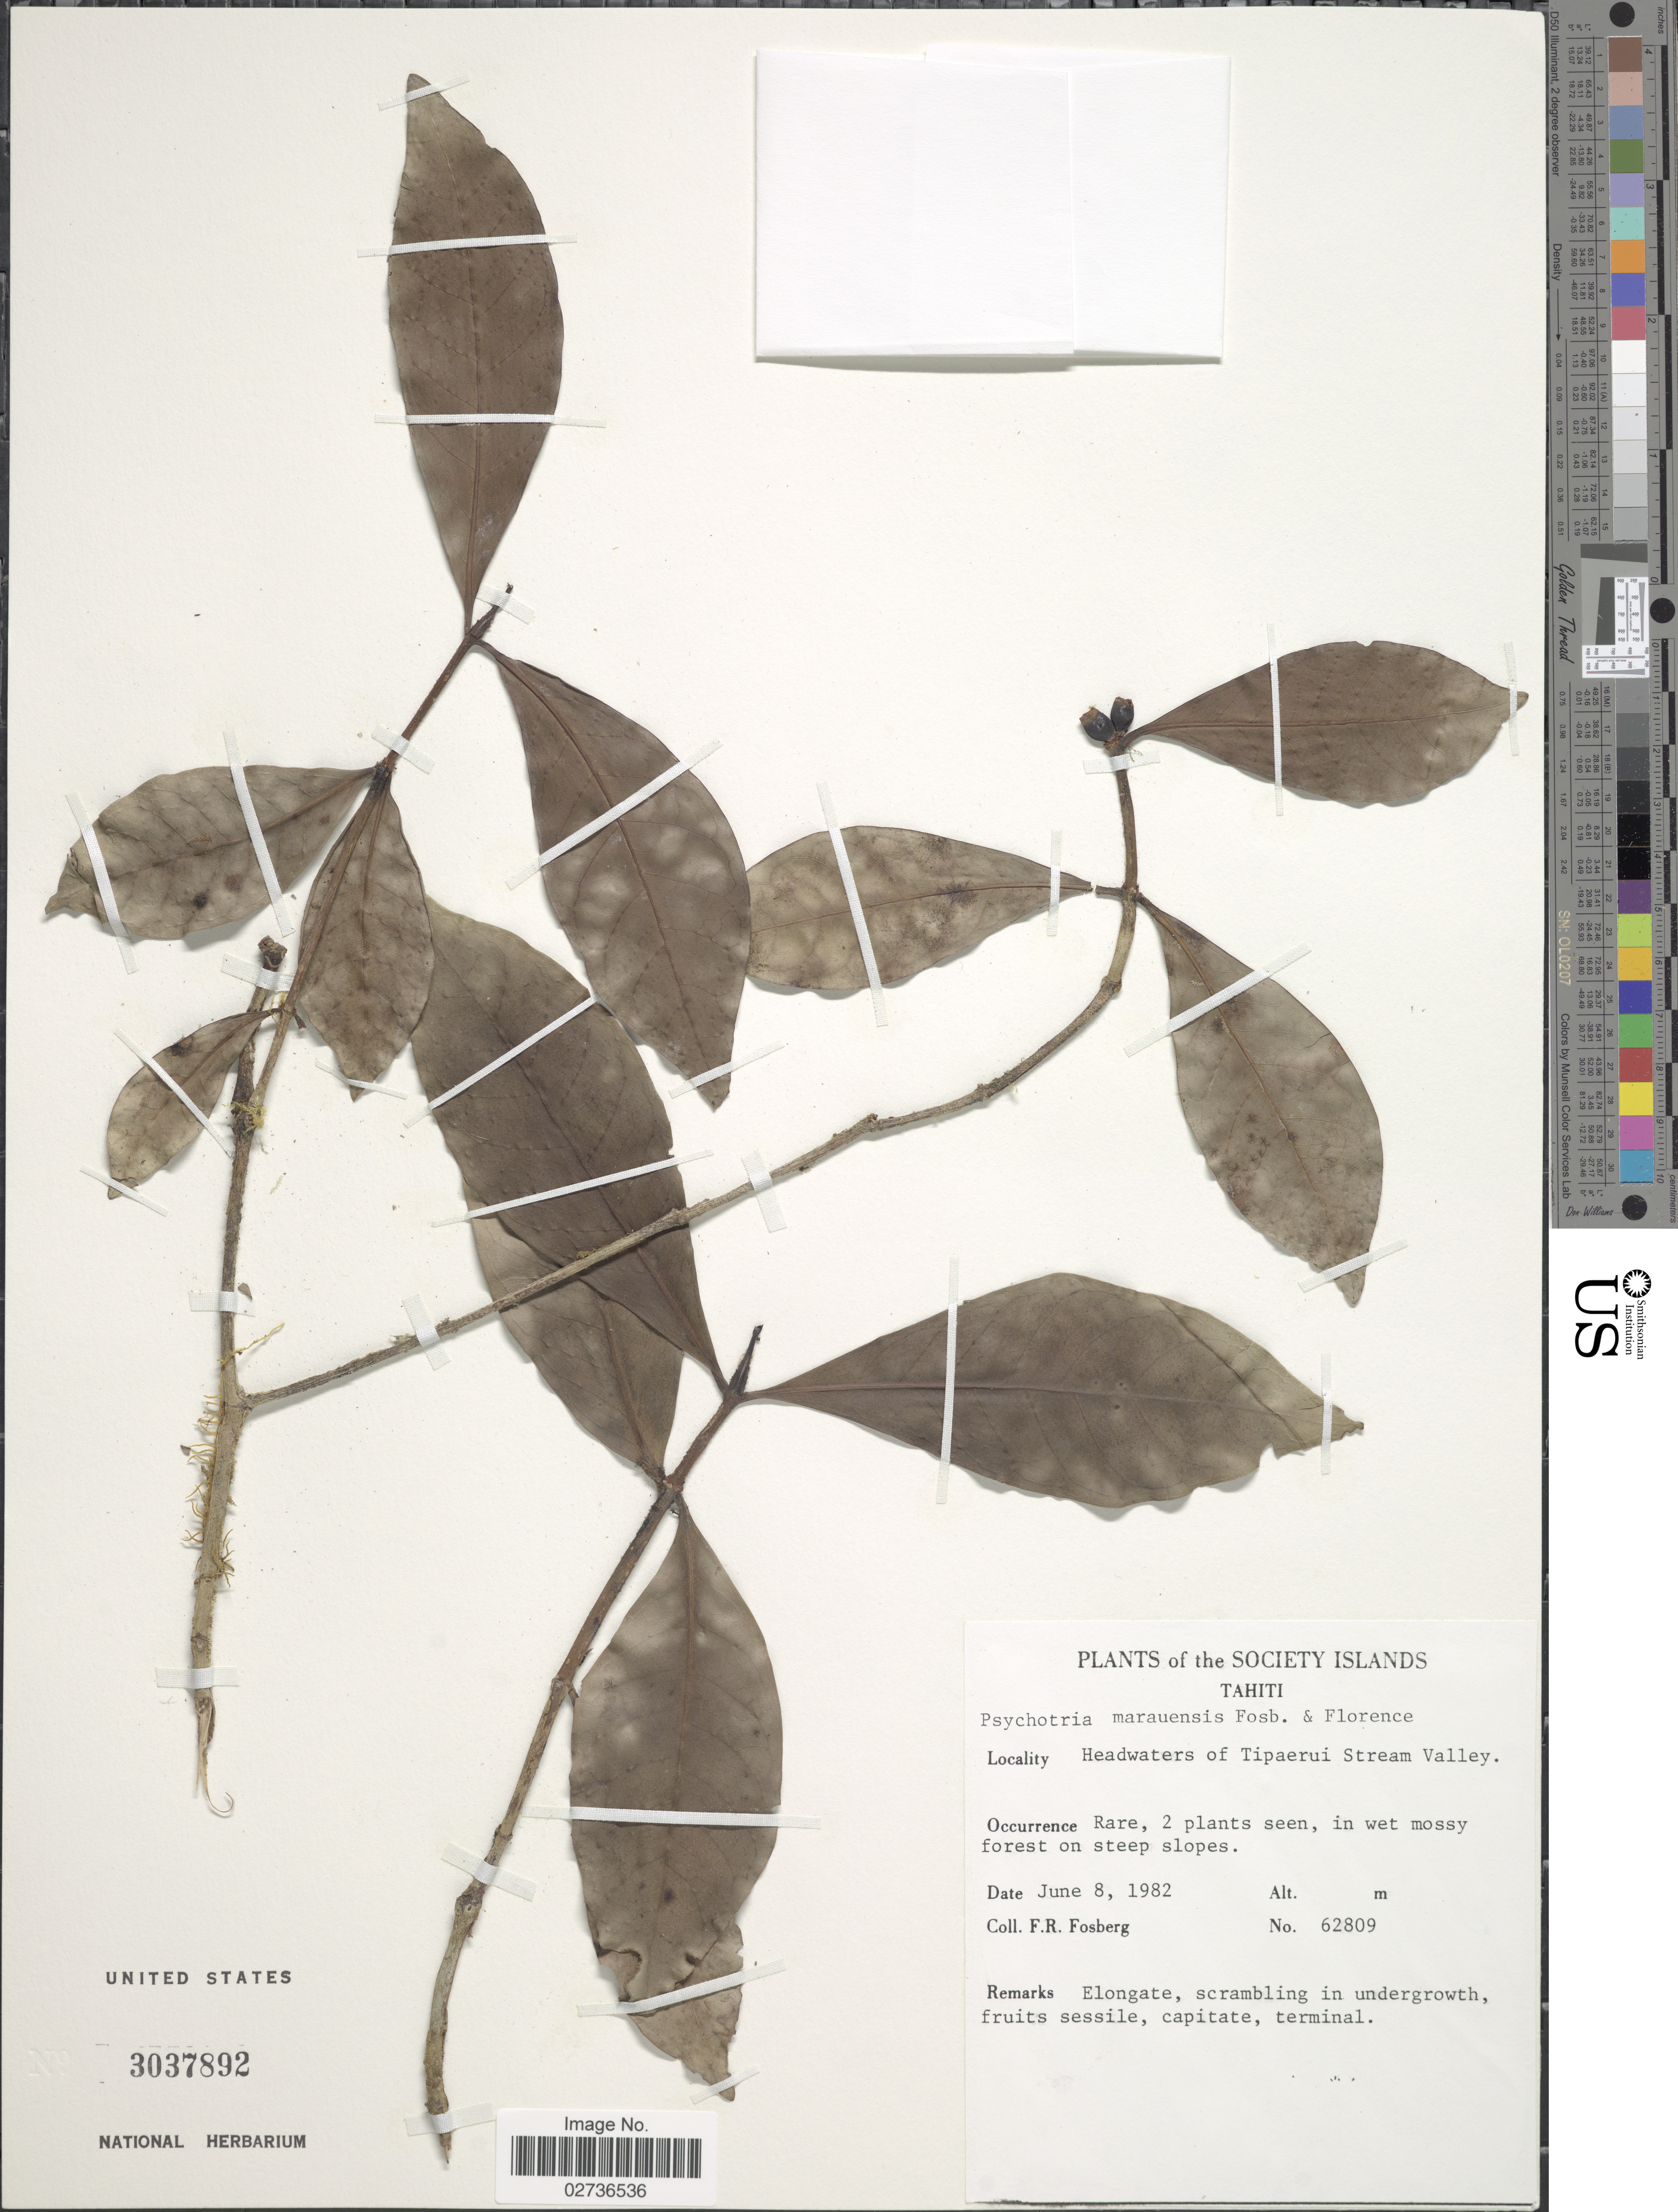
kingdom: Plantae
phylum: Tracheophyta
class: Magnoliopsida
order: Gentianales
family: Rubiaceae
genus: Psychotria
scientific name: Psychotria marauensis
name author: Fosberg & J. Florence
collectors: F. R. Fosberg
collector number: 62809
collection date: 1982-06-08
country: French Polynesia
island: Tahiti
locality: The Society Islands, Tahiti, Headwaters of Tipaerui Stream Valley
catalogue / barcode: US 3037892